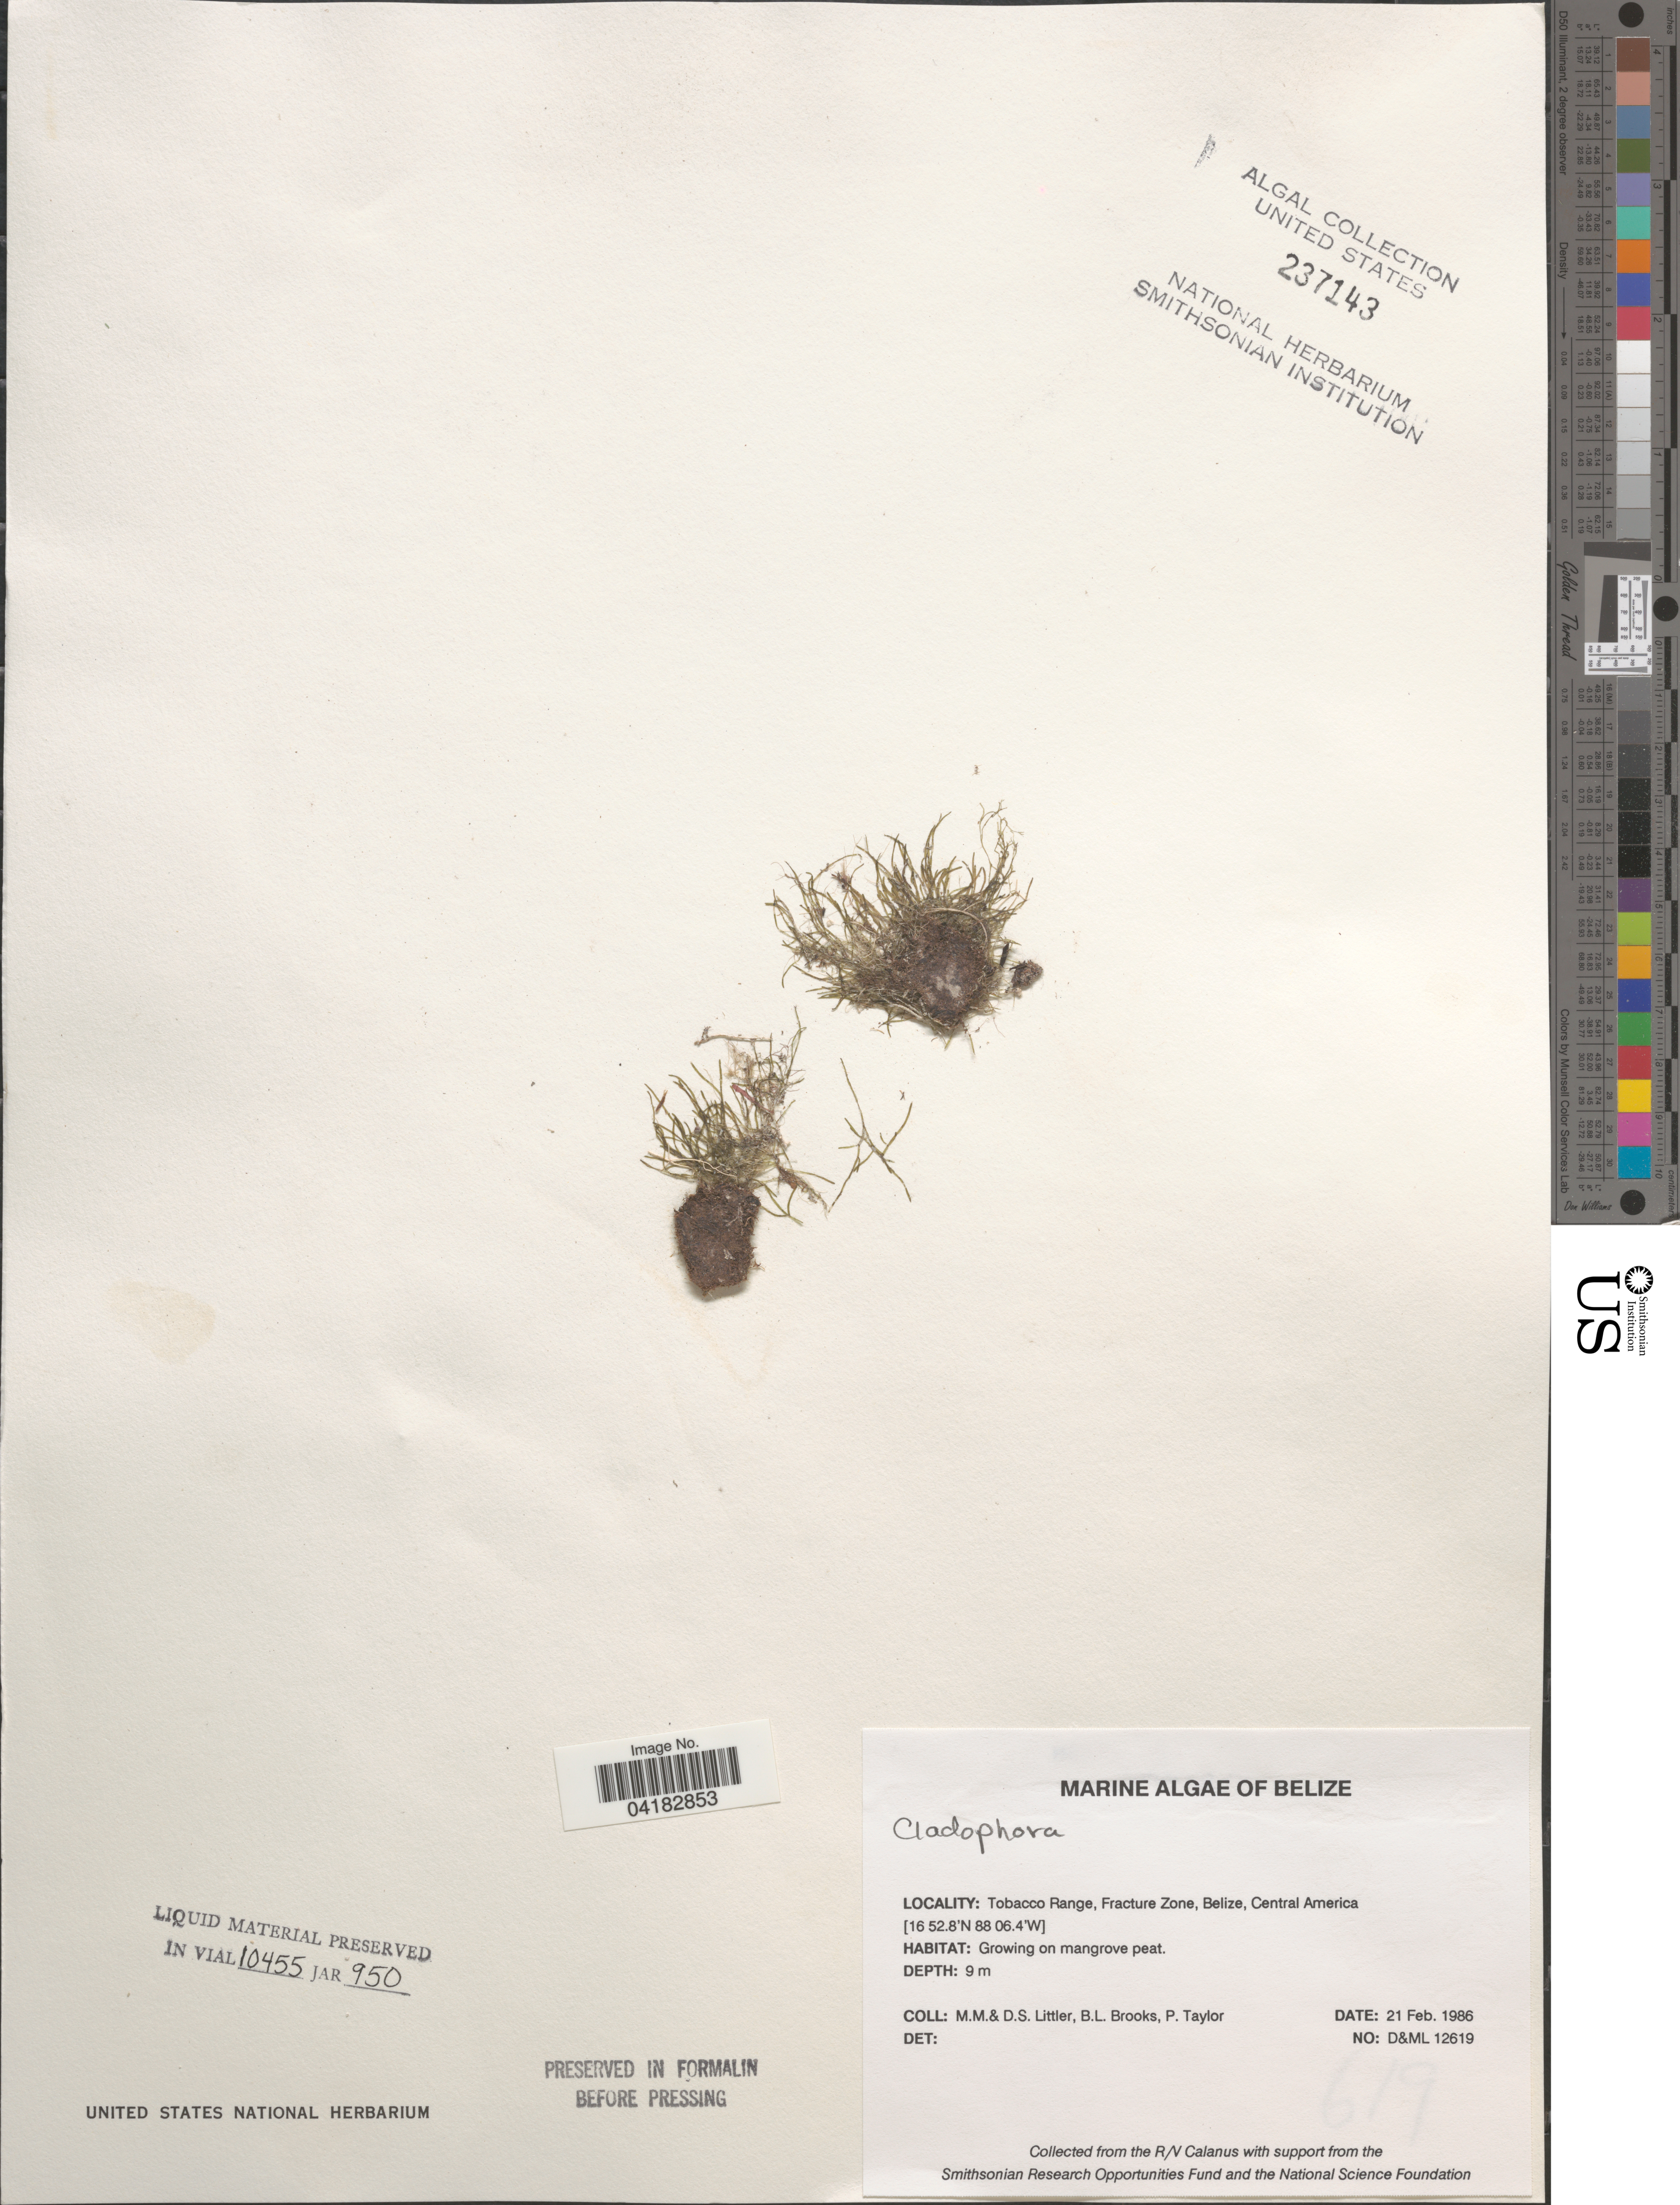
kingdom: Plantae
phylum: Chlorophyta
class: Ulvophyceae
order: Cladophorales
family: Cladophoraceae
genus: Cladophora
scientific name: Cladophora sp.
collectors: D. S. Littler, B. Brooks & P. Taylor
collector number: D&ML12619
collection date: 1986-02-21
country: Belize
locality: Tobacco Range, Fracture Zone.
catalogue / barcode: US 237143